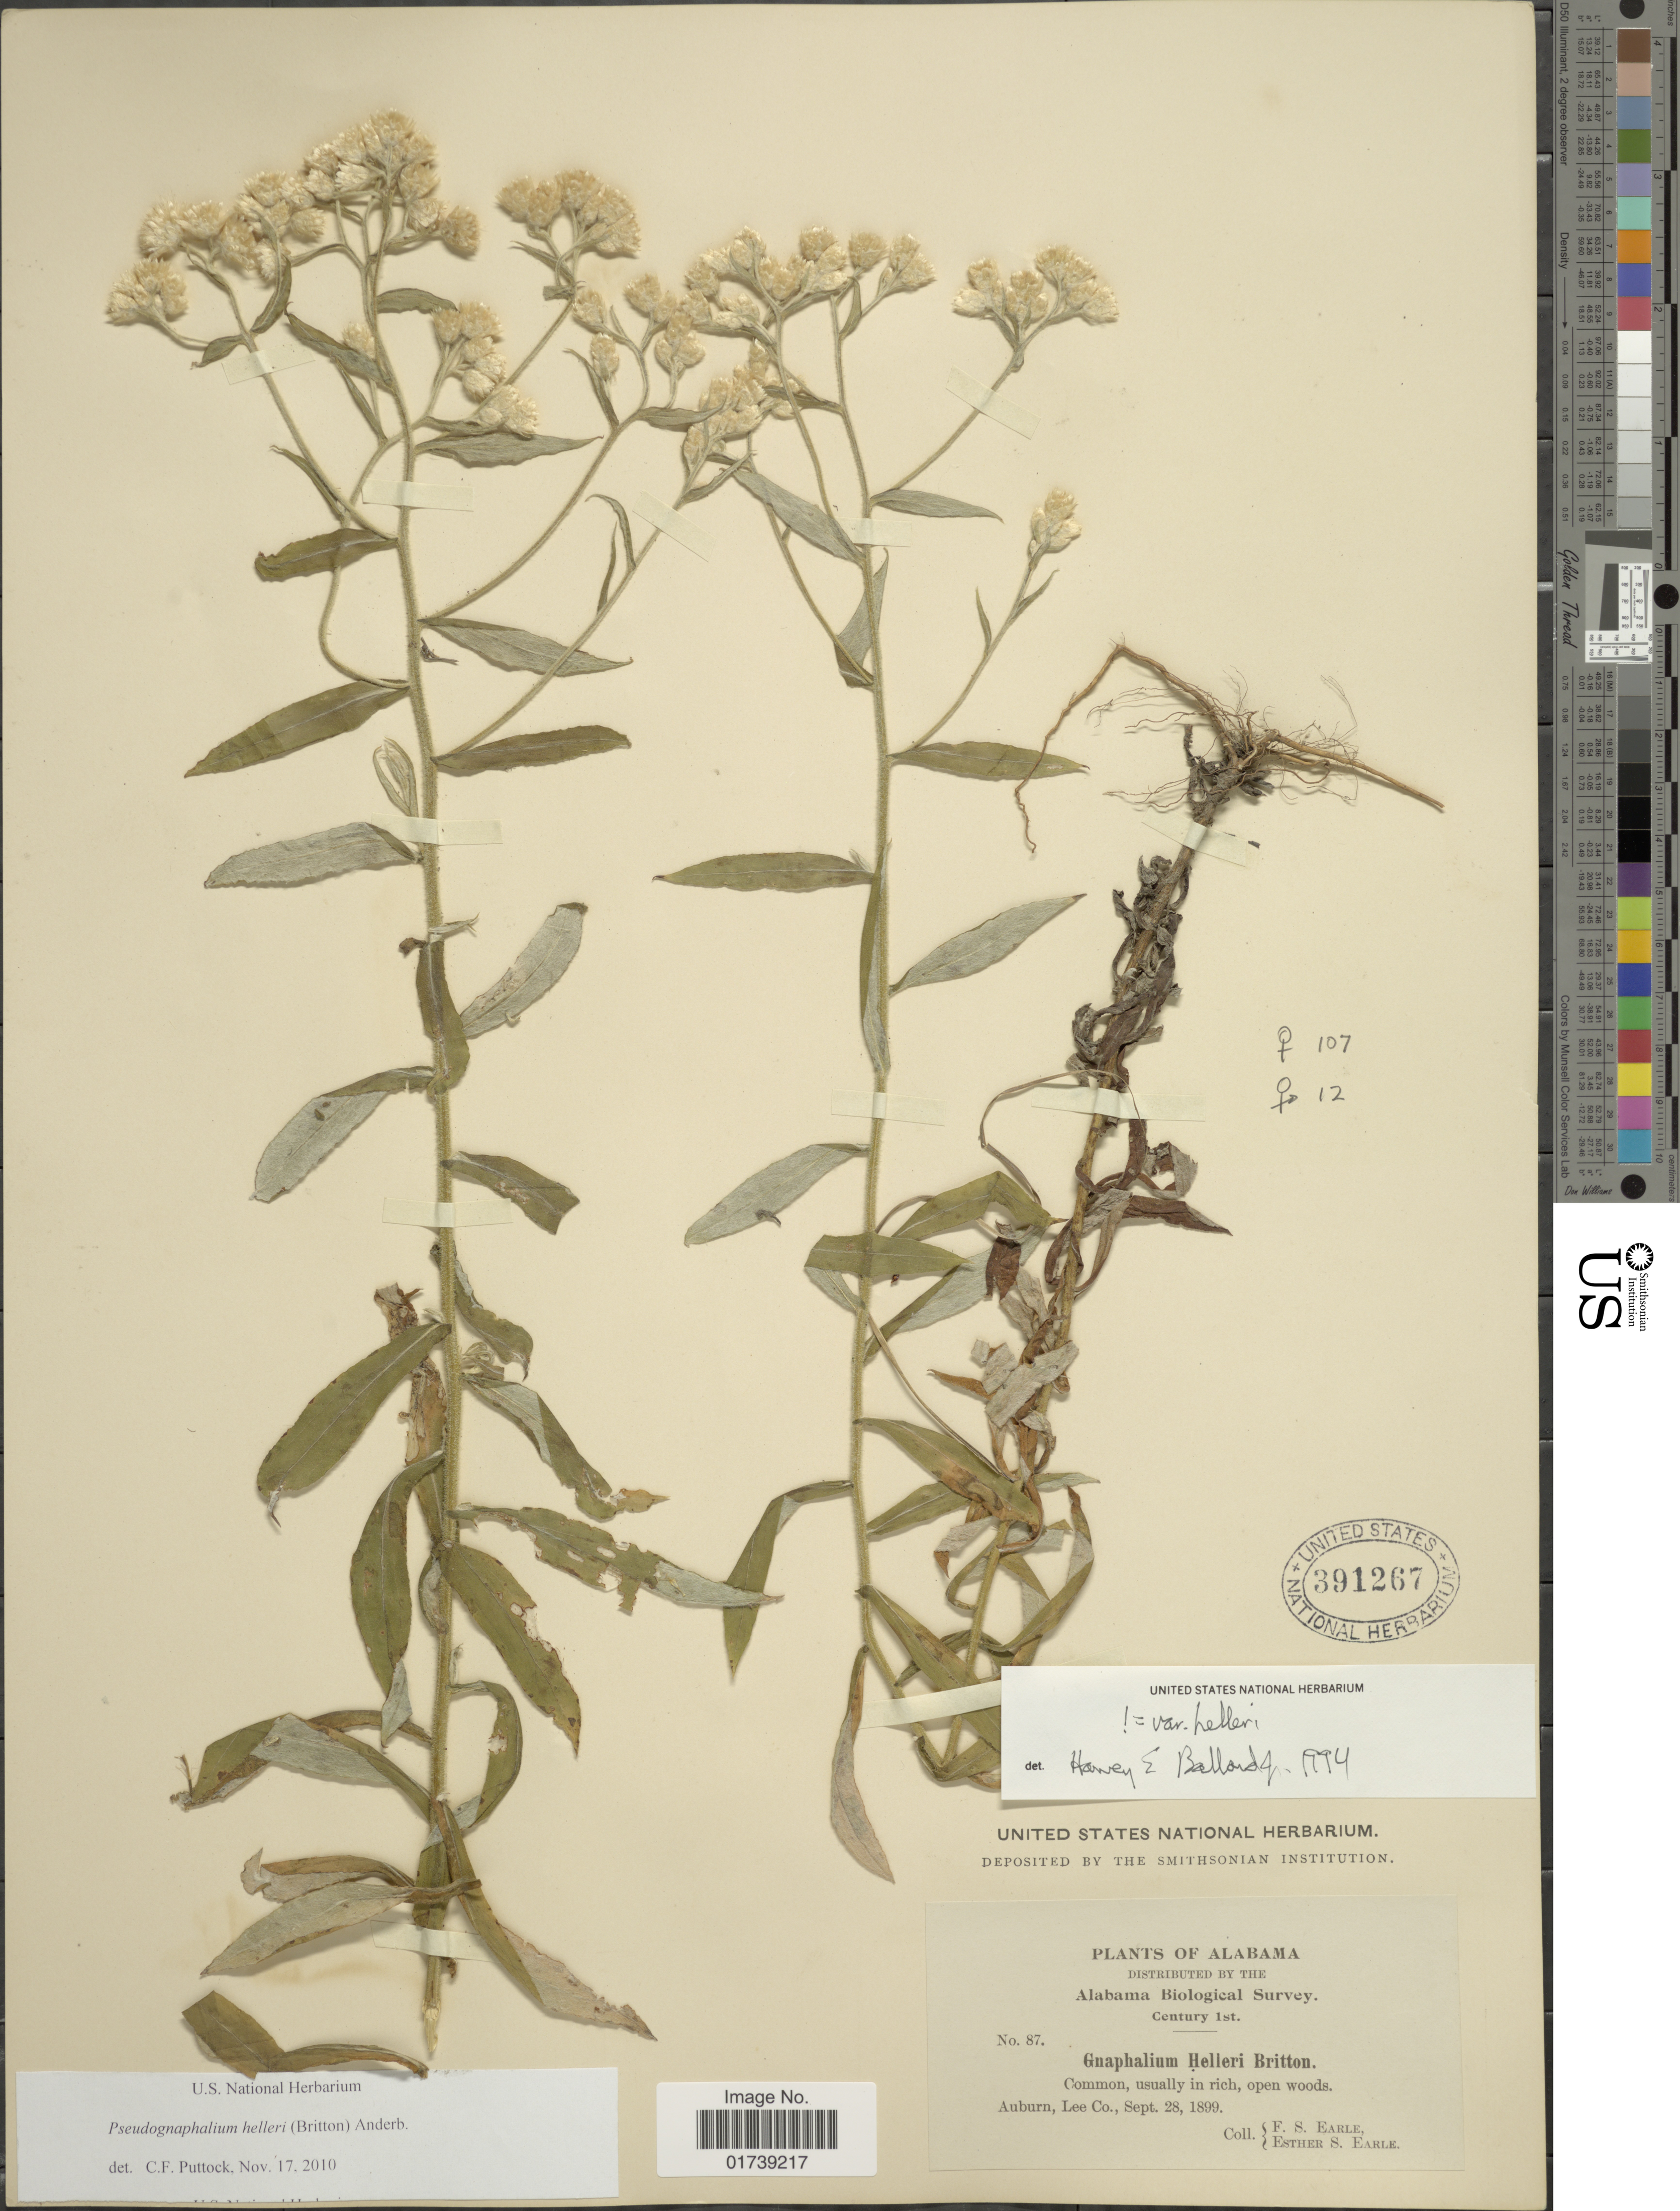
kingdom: Plantae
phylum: Tracheophyta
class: Magnoliopsida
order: Asterales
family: Asteraceae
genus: Pseudognaphalium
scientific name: Pseudognaphalium helleri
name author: (Britton) Anderb.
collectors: F. S. Earle & E. S. Earle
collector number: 87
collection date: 1899-09-28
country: United States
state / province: Alabama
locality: Auburn, Lee Co.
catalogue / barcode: US 391267